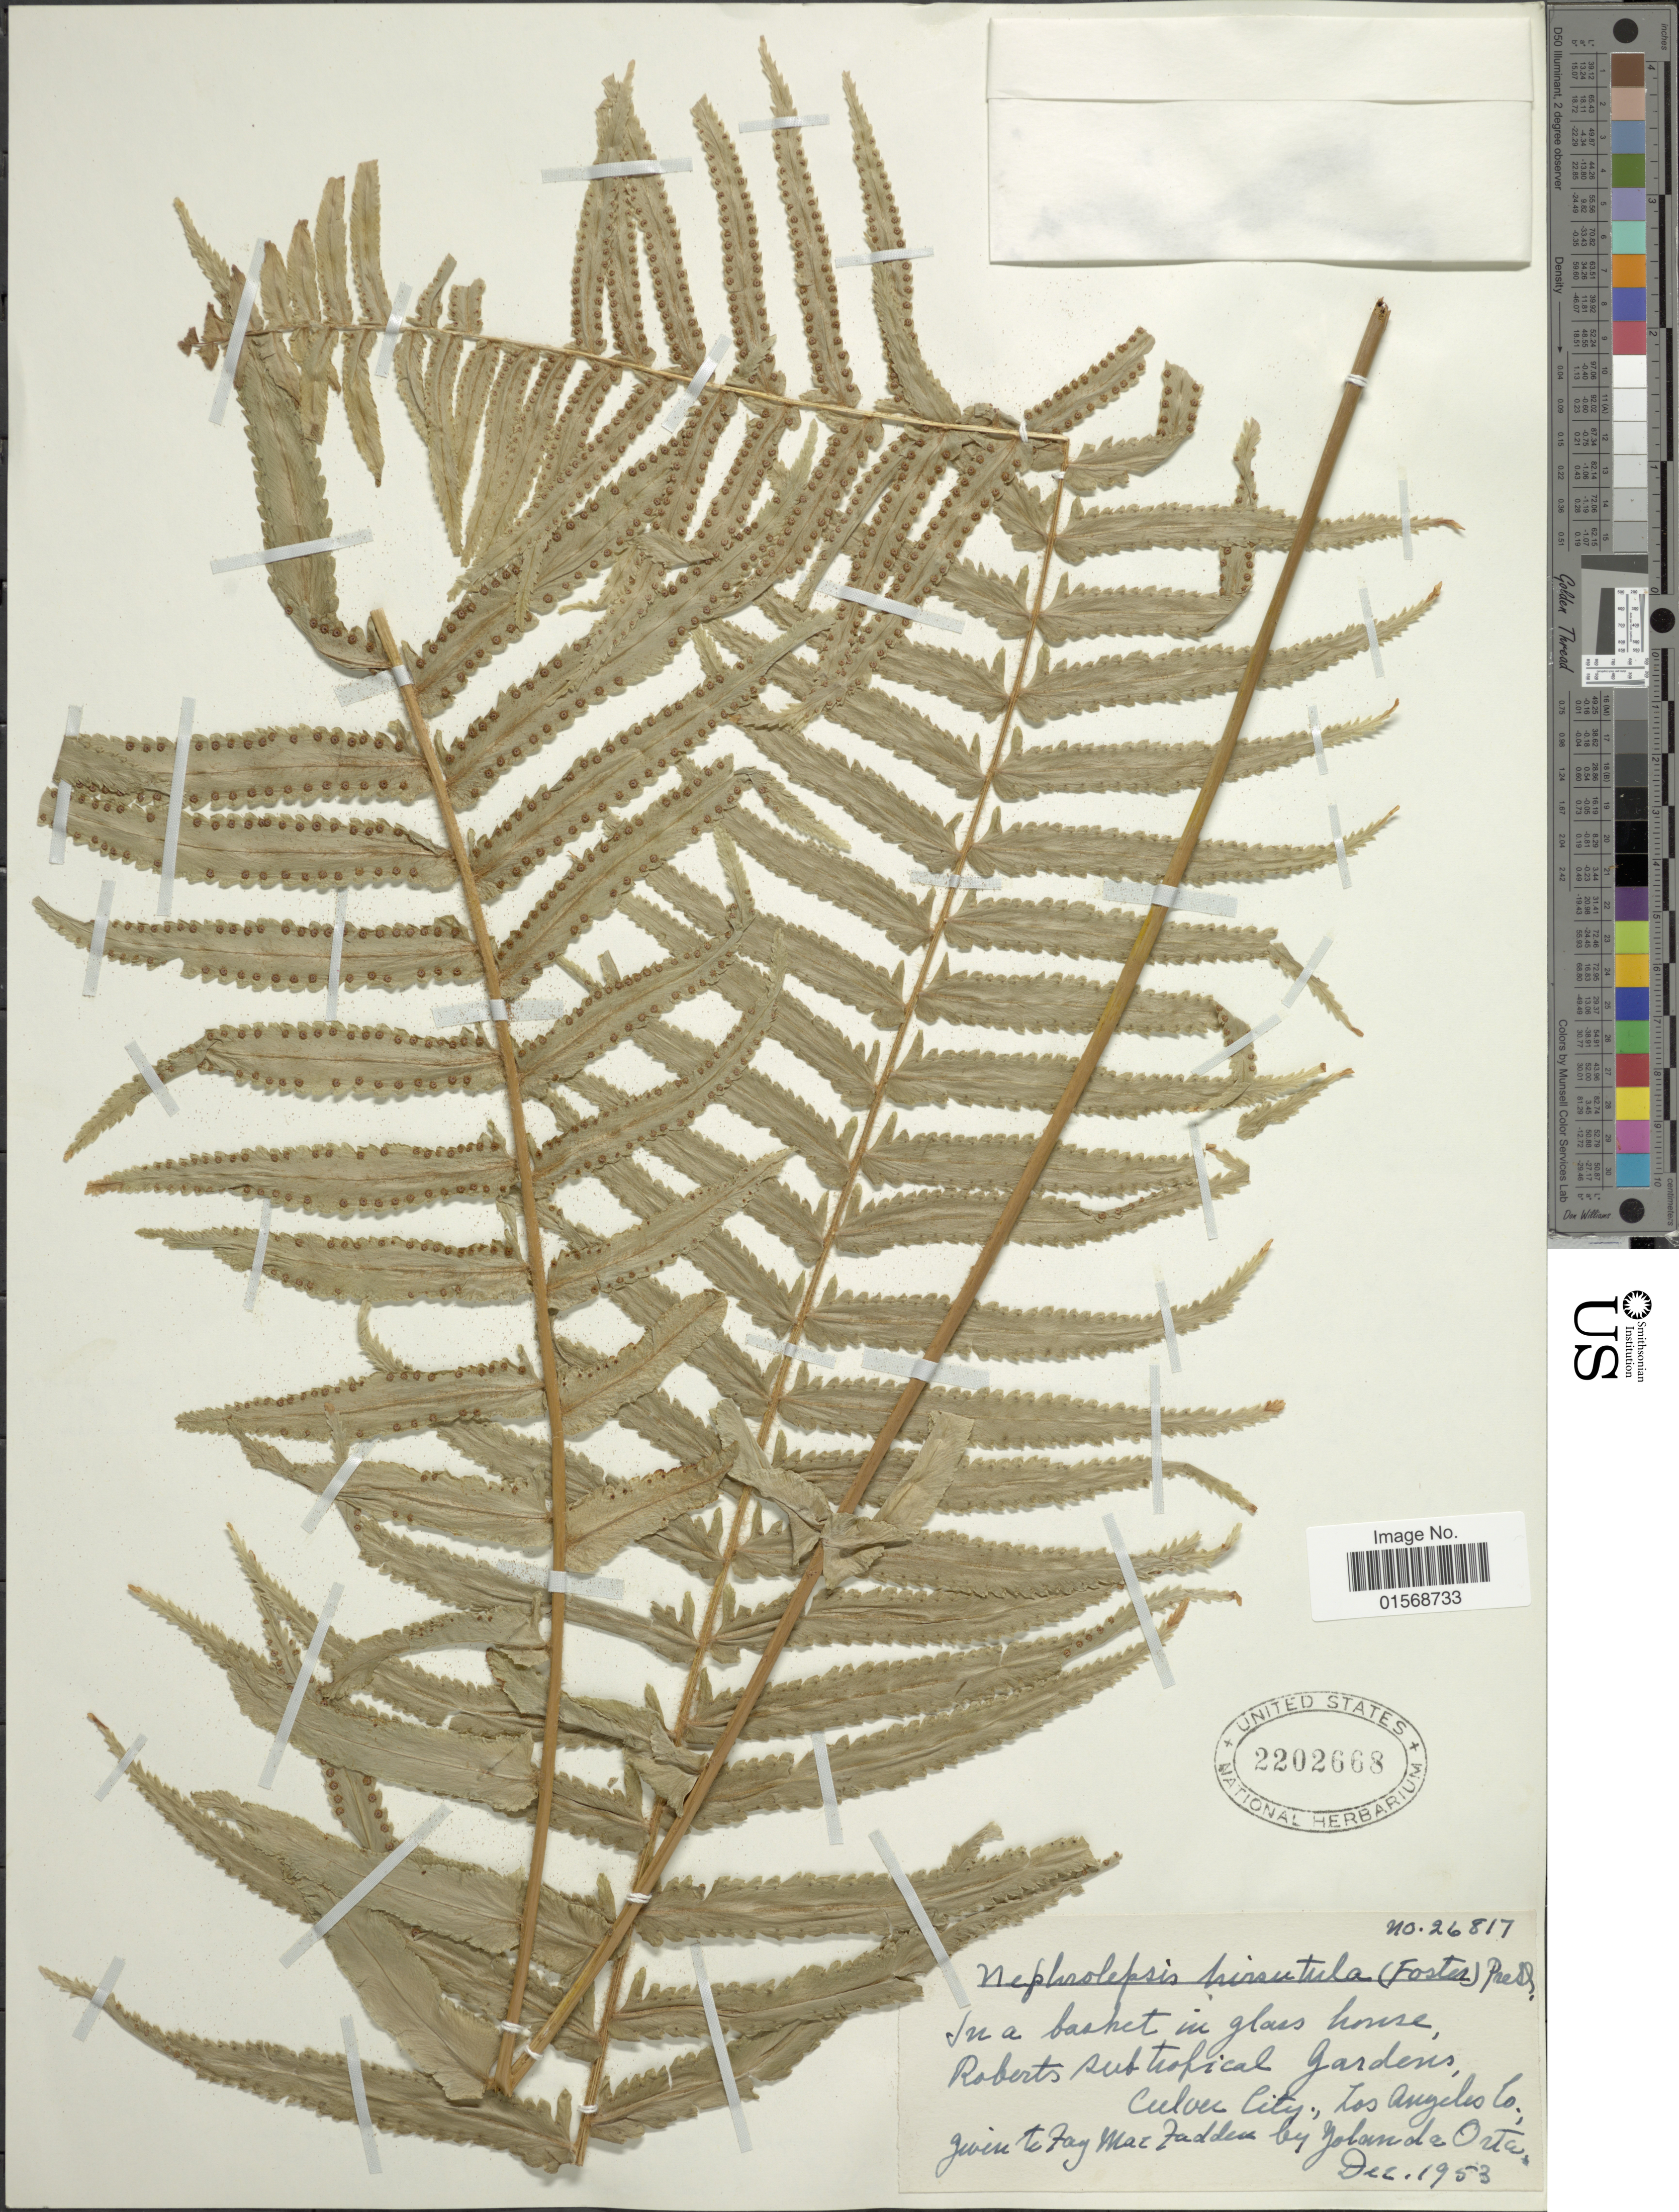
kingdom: Plantae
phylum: Tracheophyta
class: Polypodiopsida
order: Polypodiales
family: Nephrolepidaceae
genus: Nephrolepis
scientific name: Nephrolepis multiflora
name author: (Roxb.) F.M. Jarrett ex C.V. Morton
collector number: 26817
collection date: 1953-12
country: United States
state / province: California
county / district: Los Angeles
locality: In a basket in glass house, Roberts subtropical Gardens, Culver City.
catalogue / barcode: US 22202668